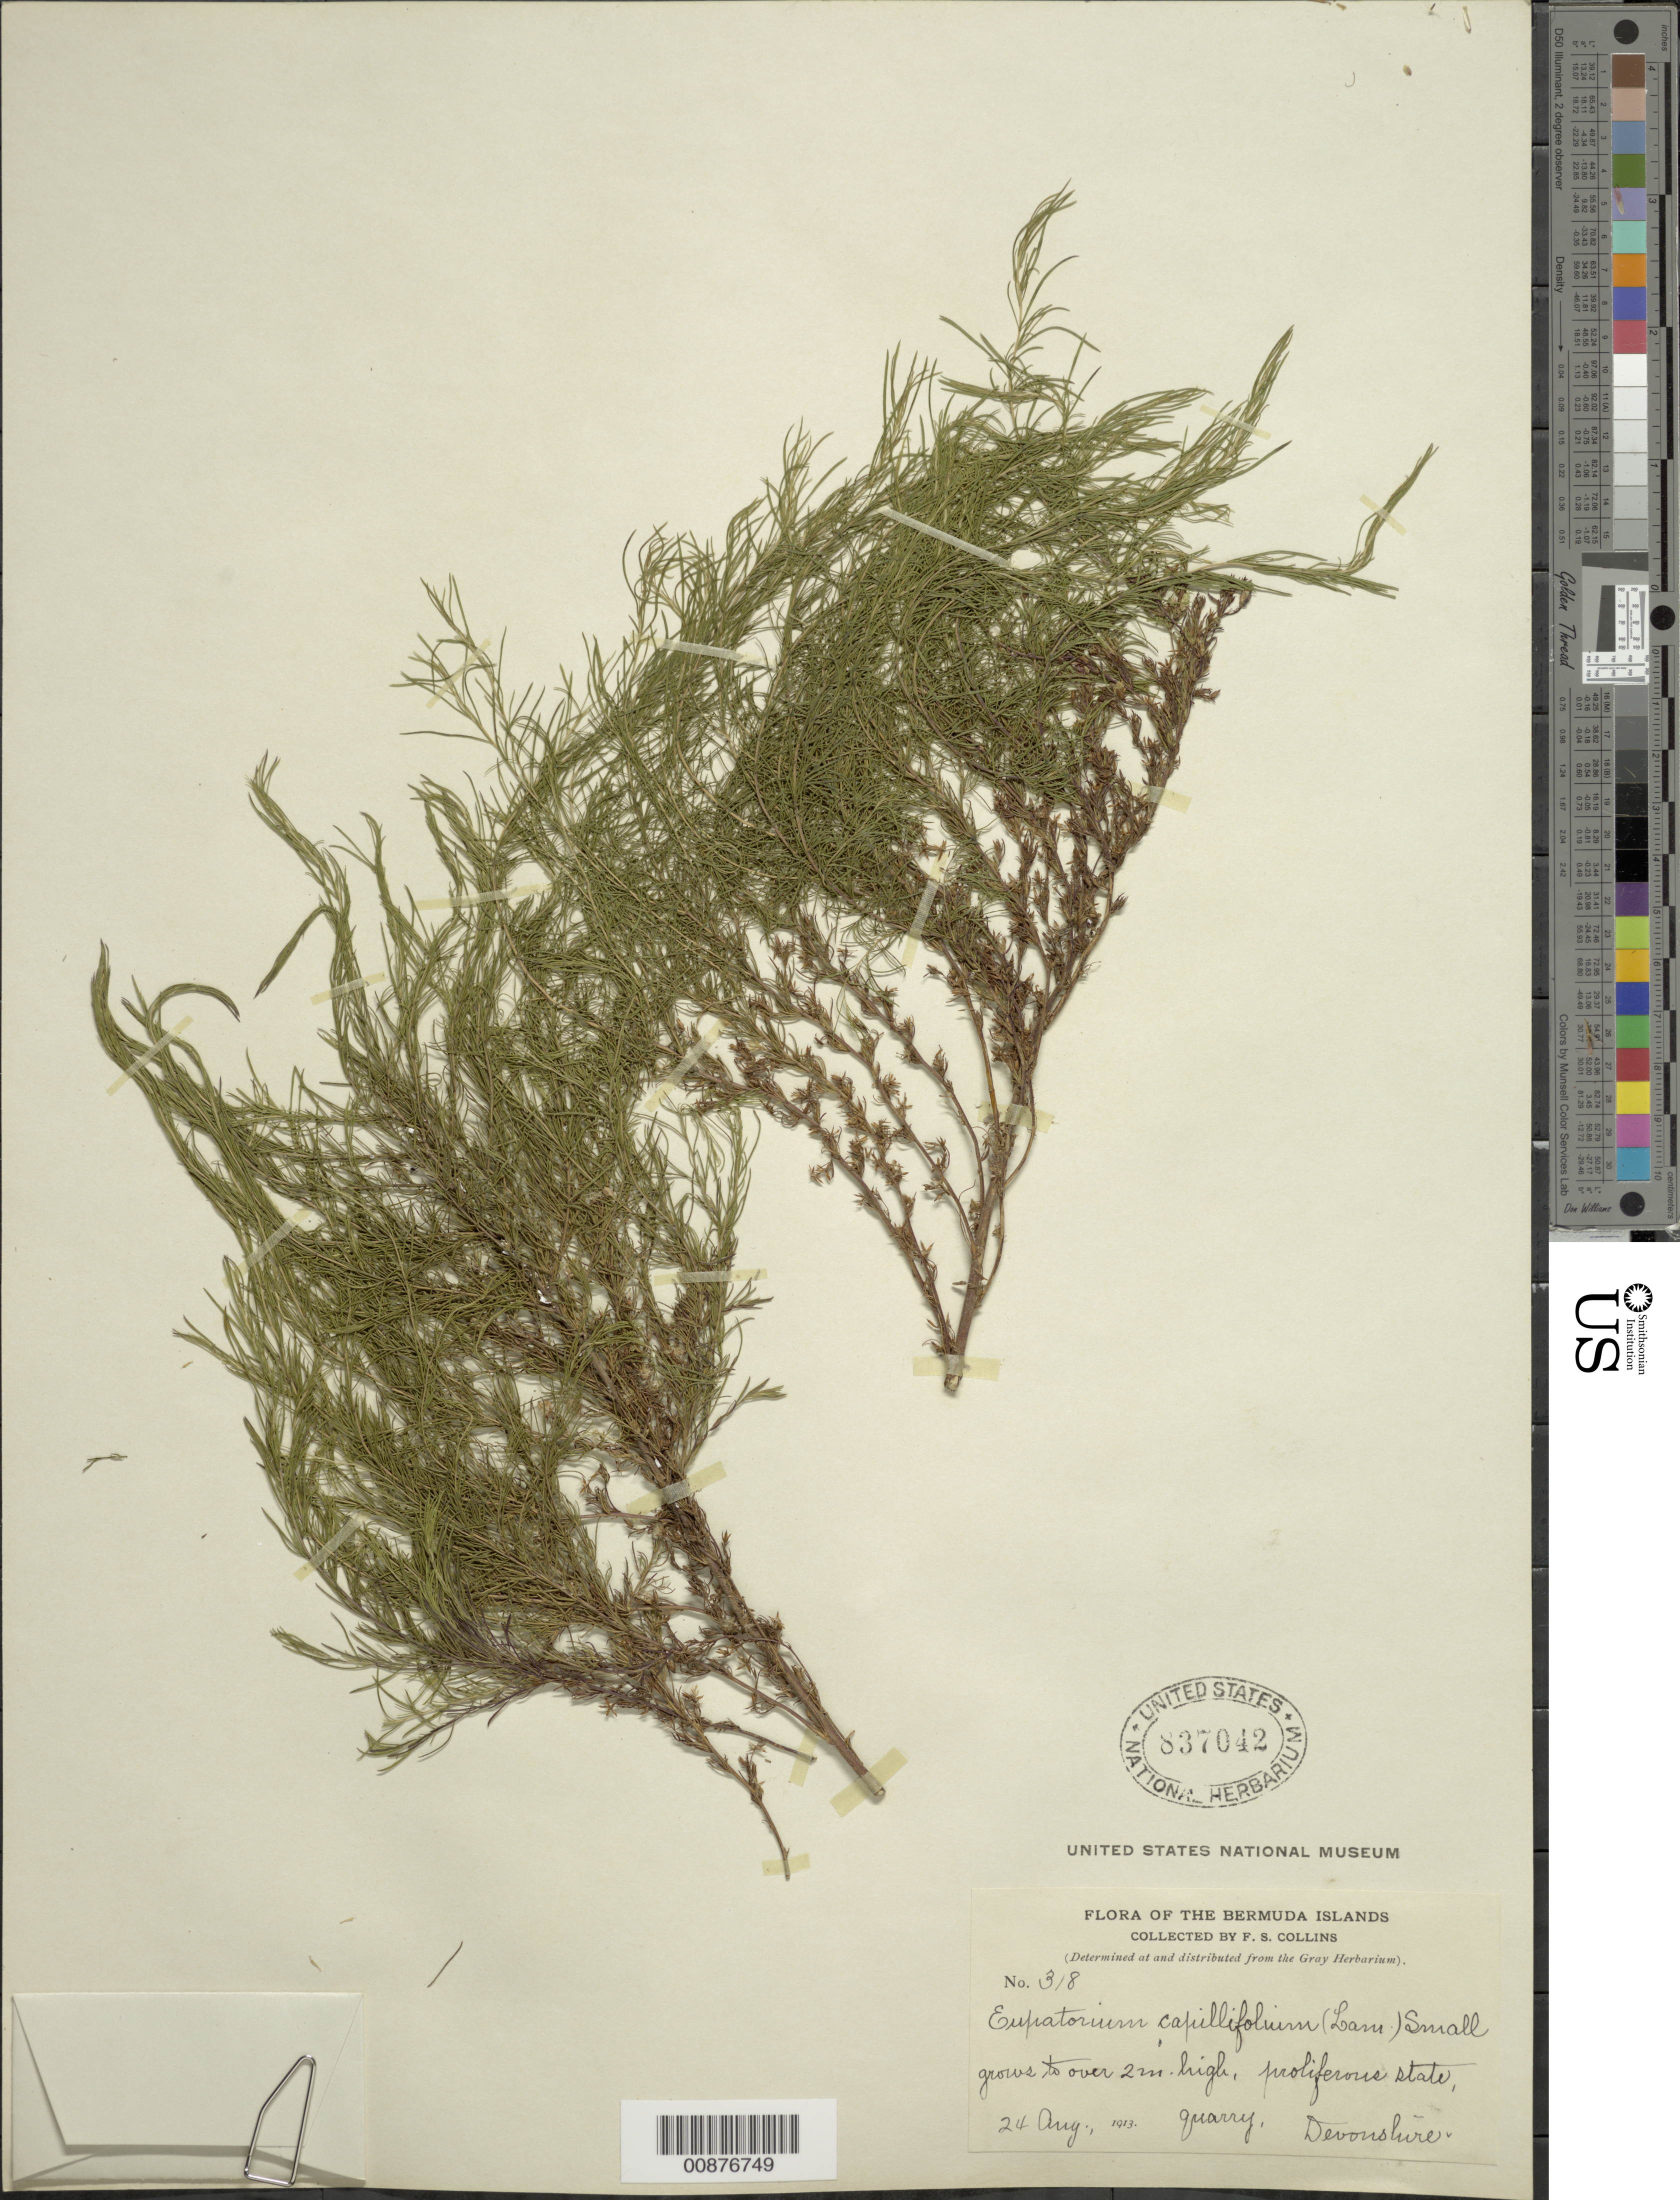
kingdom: Plantae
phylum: Tracheophyta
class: Magnoliopsida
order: Asterales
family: Asteraceae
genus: Eupatorium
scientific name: Eupatorium capillifolium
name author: (Lam.) Small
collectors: F. Collins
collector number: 318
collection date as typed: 24 Aug 1913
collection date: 1913-08-24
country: Bermuda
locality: Devonshire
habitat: Quarry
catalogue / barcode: US 837042